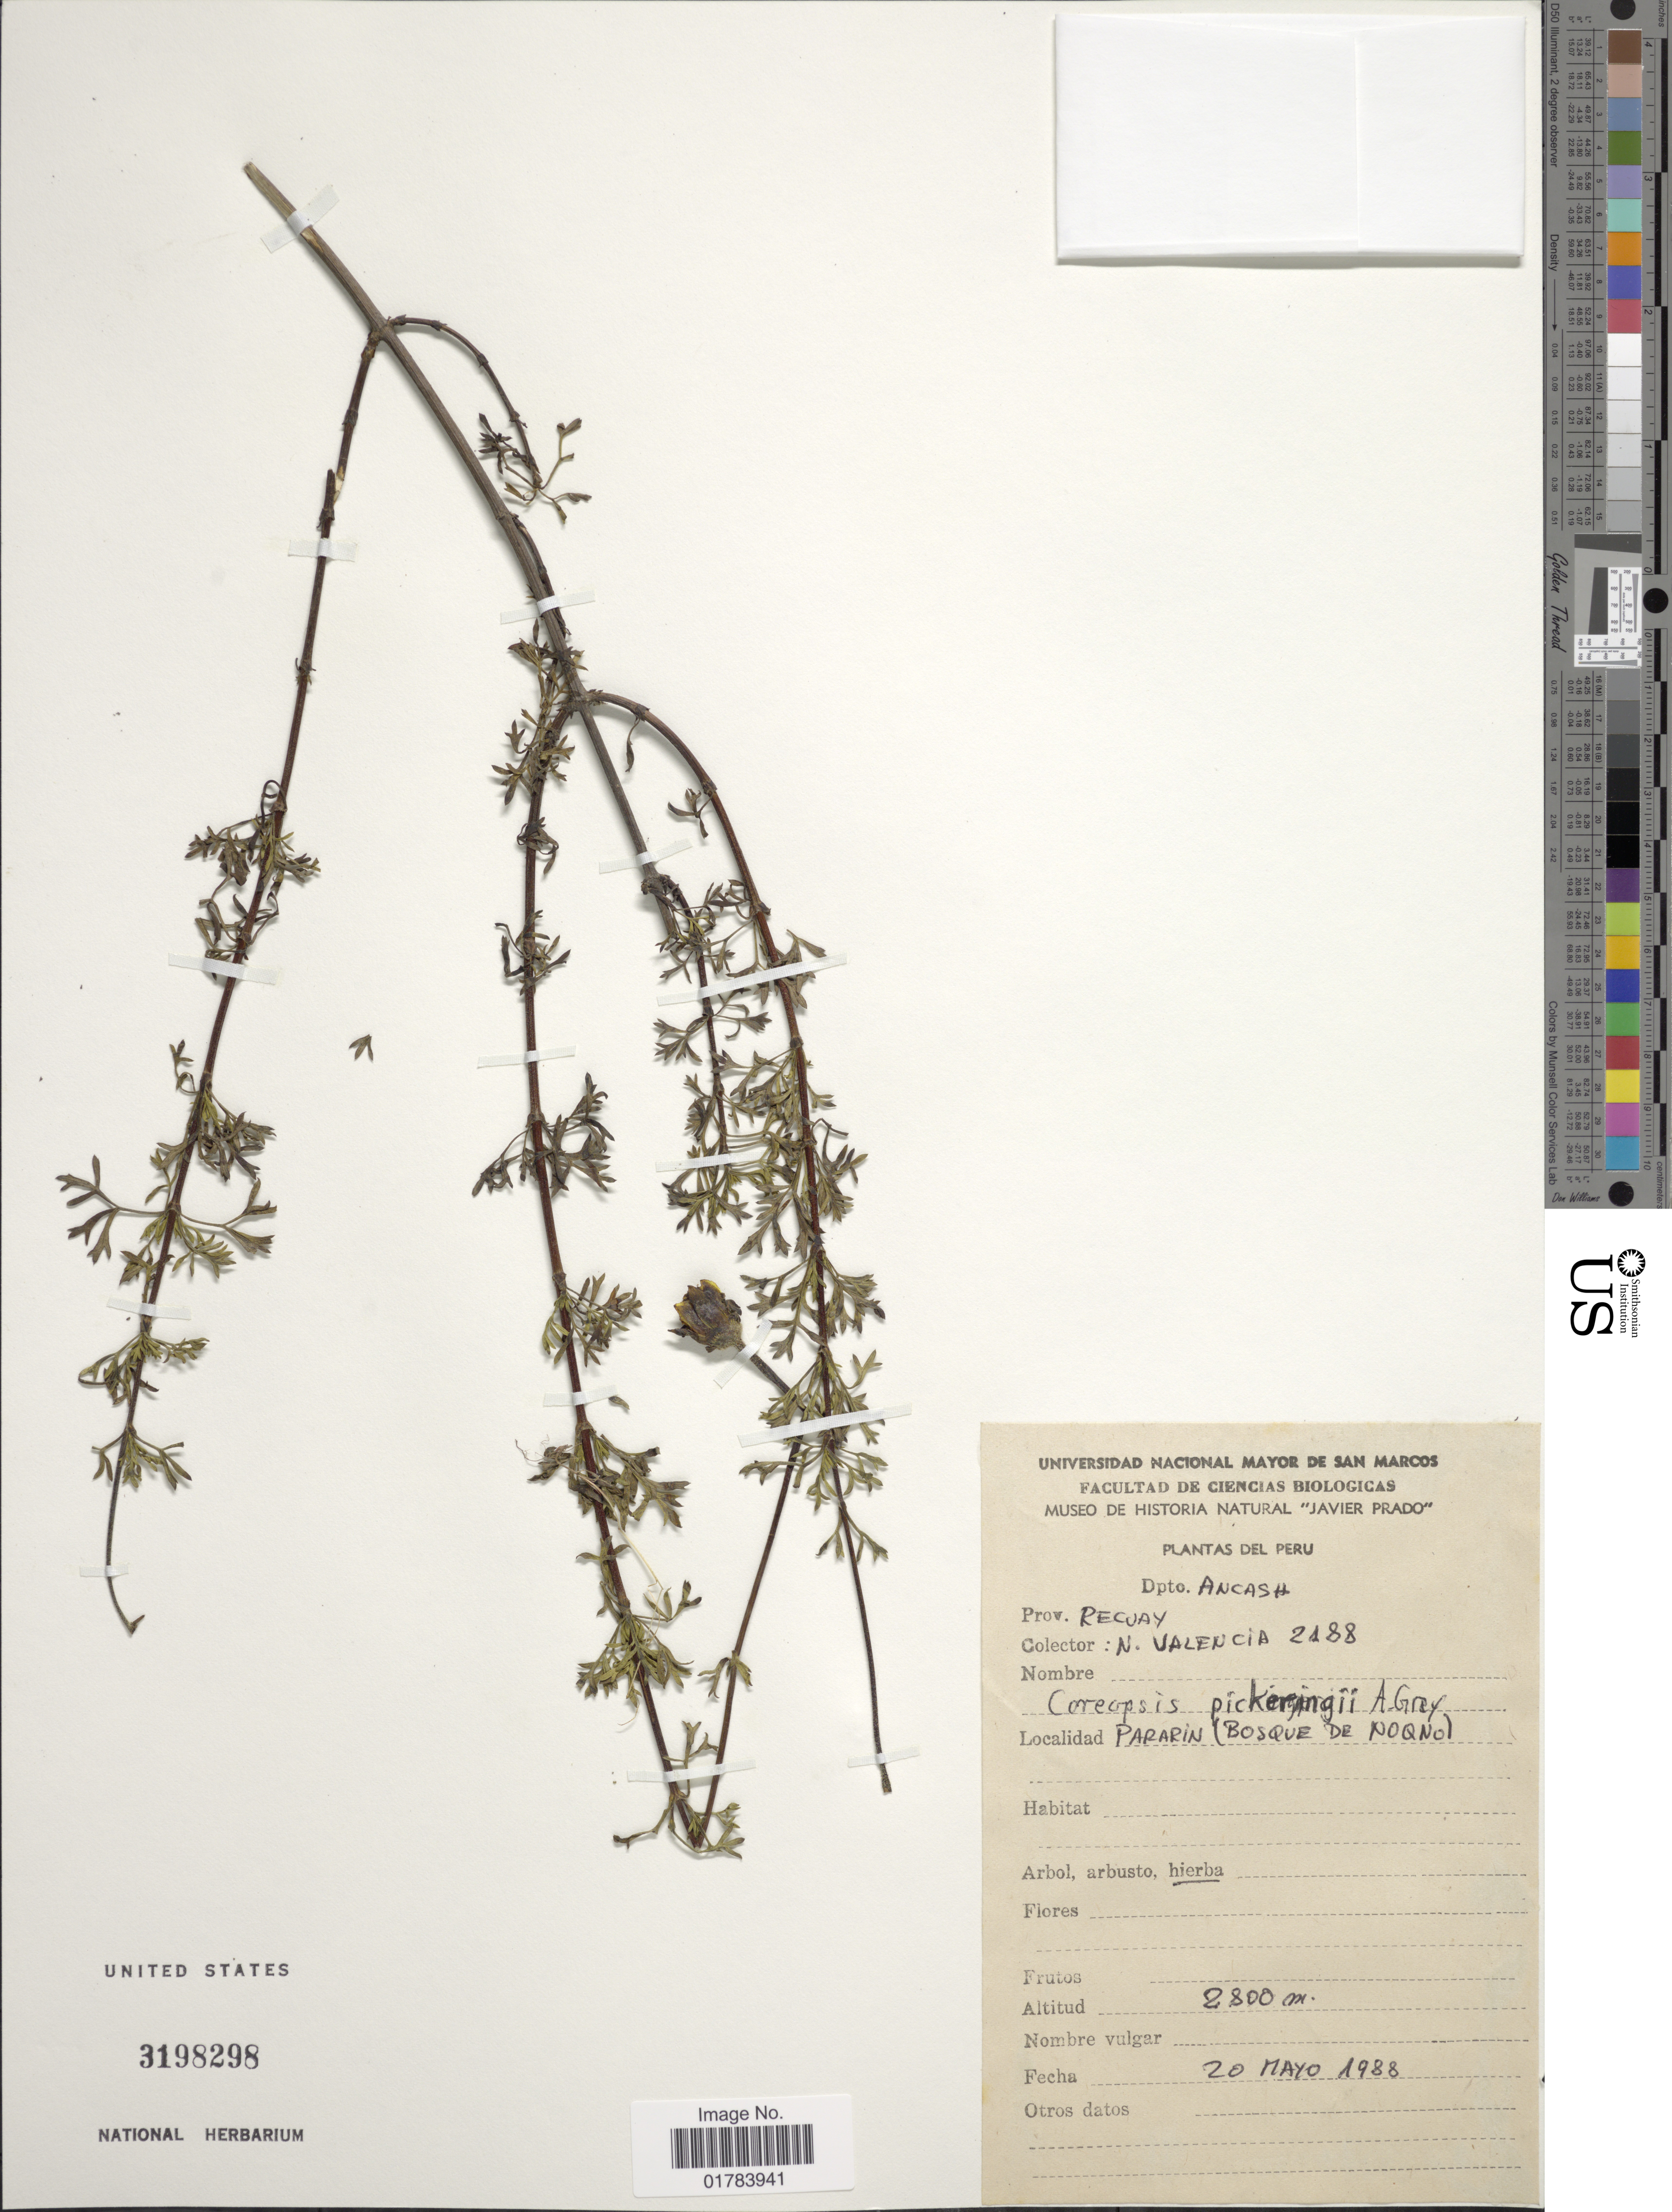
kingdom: Plantae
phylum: Tracheophyta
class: Magnoliopsida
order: Asterales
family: Asteraceae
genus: Coreopsis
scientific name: Coreopsis pickeringii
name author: A. Gray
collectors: N. Valencia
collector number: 2188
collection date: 1988-05-20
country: Peru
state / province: Ancash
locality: Pararin (Bosque de Noqno), Prov. Recuay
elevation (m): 2800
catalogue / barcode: US 3198298